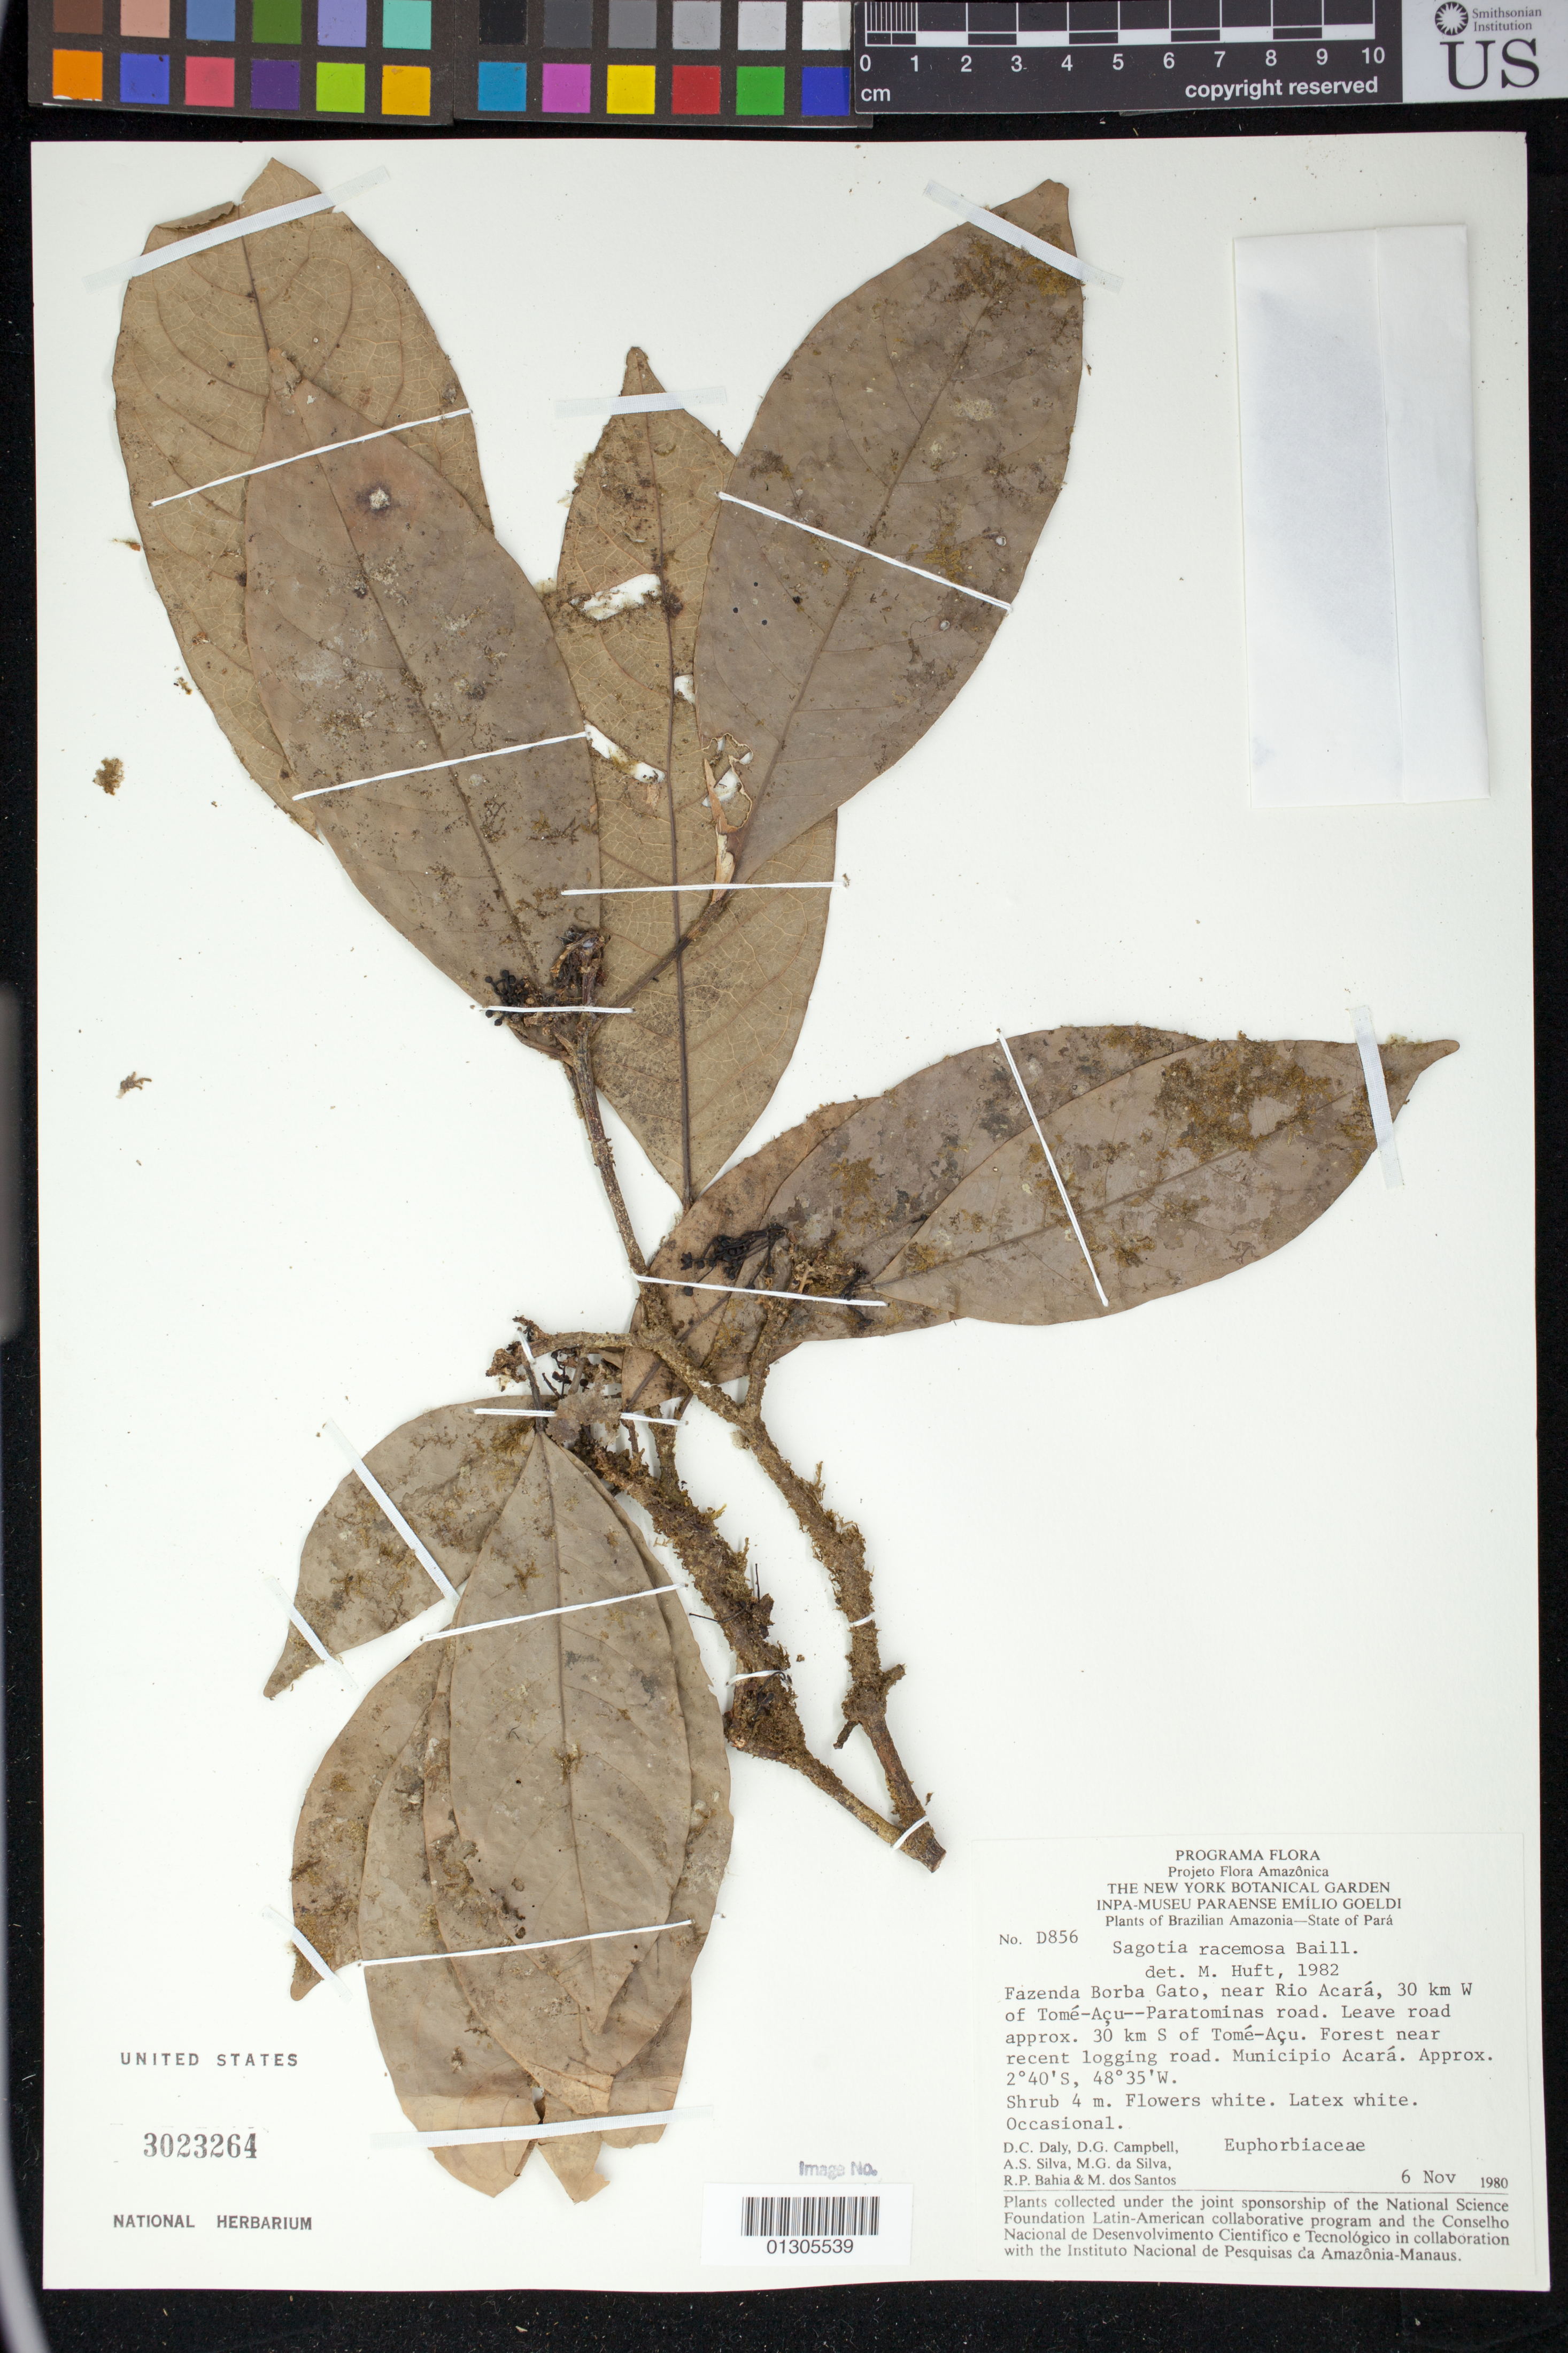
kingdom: Plantae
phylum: Tracheophyta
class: Magnoliopsida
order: Malpighiales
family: Euphorbiaceae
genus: Sagotia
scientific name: Sagotia racemosa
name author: Baill.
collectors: D. C. Daly, E. G. Campbell, A. S. Silva, M. G. Silva, R. P. Bahia & M. R. Santos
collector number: D856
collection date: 1980-11-06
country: Brazil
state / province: Pará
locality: Fazenda Borba Gato, near Rio Acará, 30 km W of Tomé-Açu--Paratominas road. Leave road approx. 30 km S of Tome-Acu. Forest near recent logging road. Municipio Acará.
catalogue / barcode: US 3023264